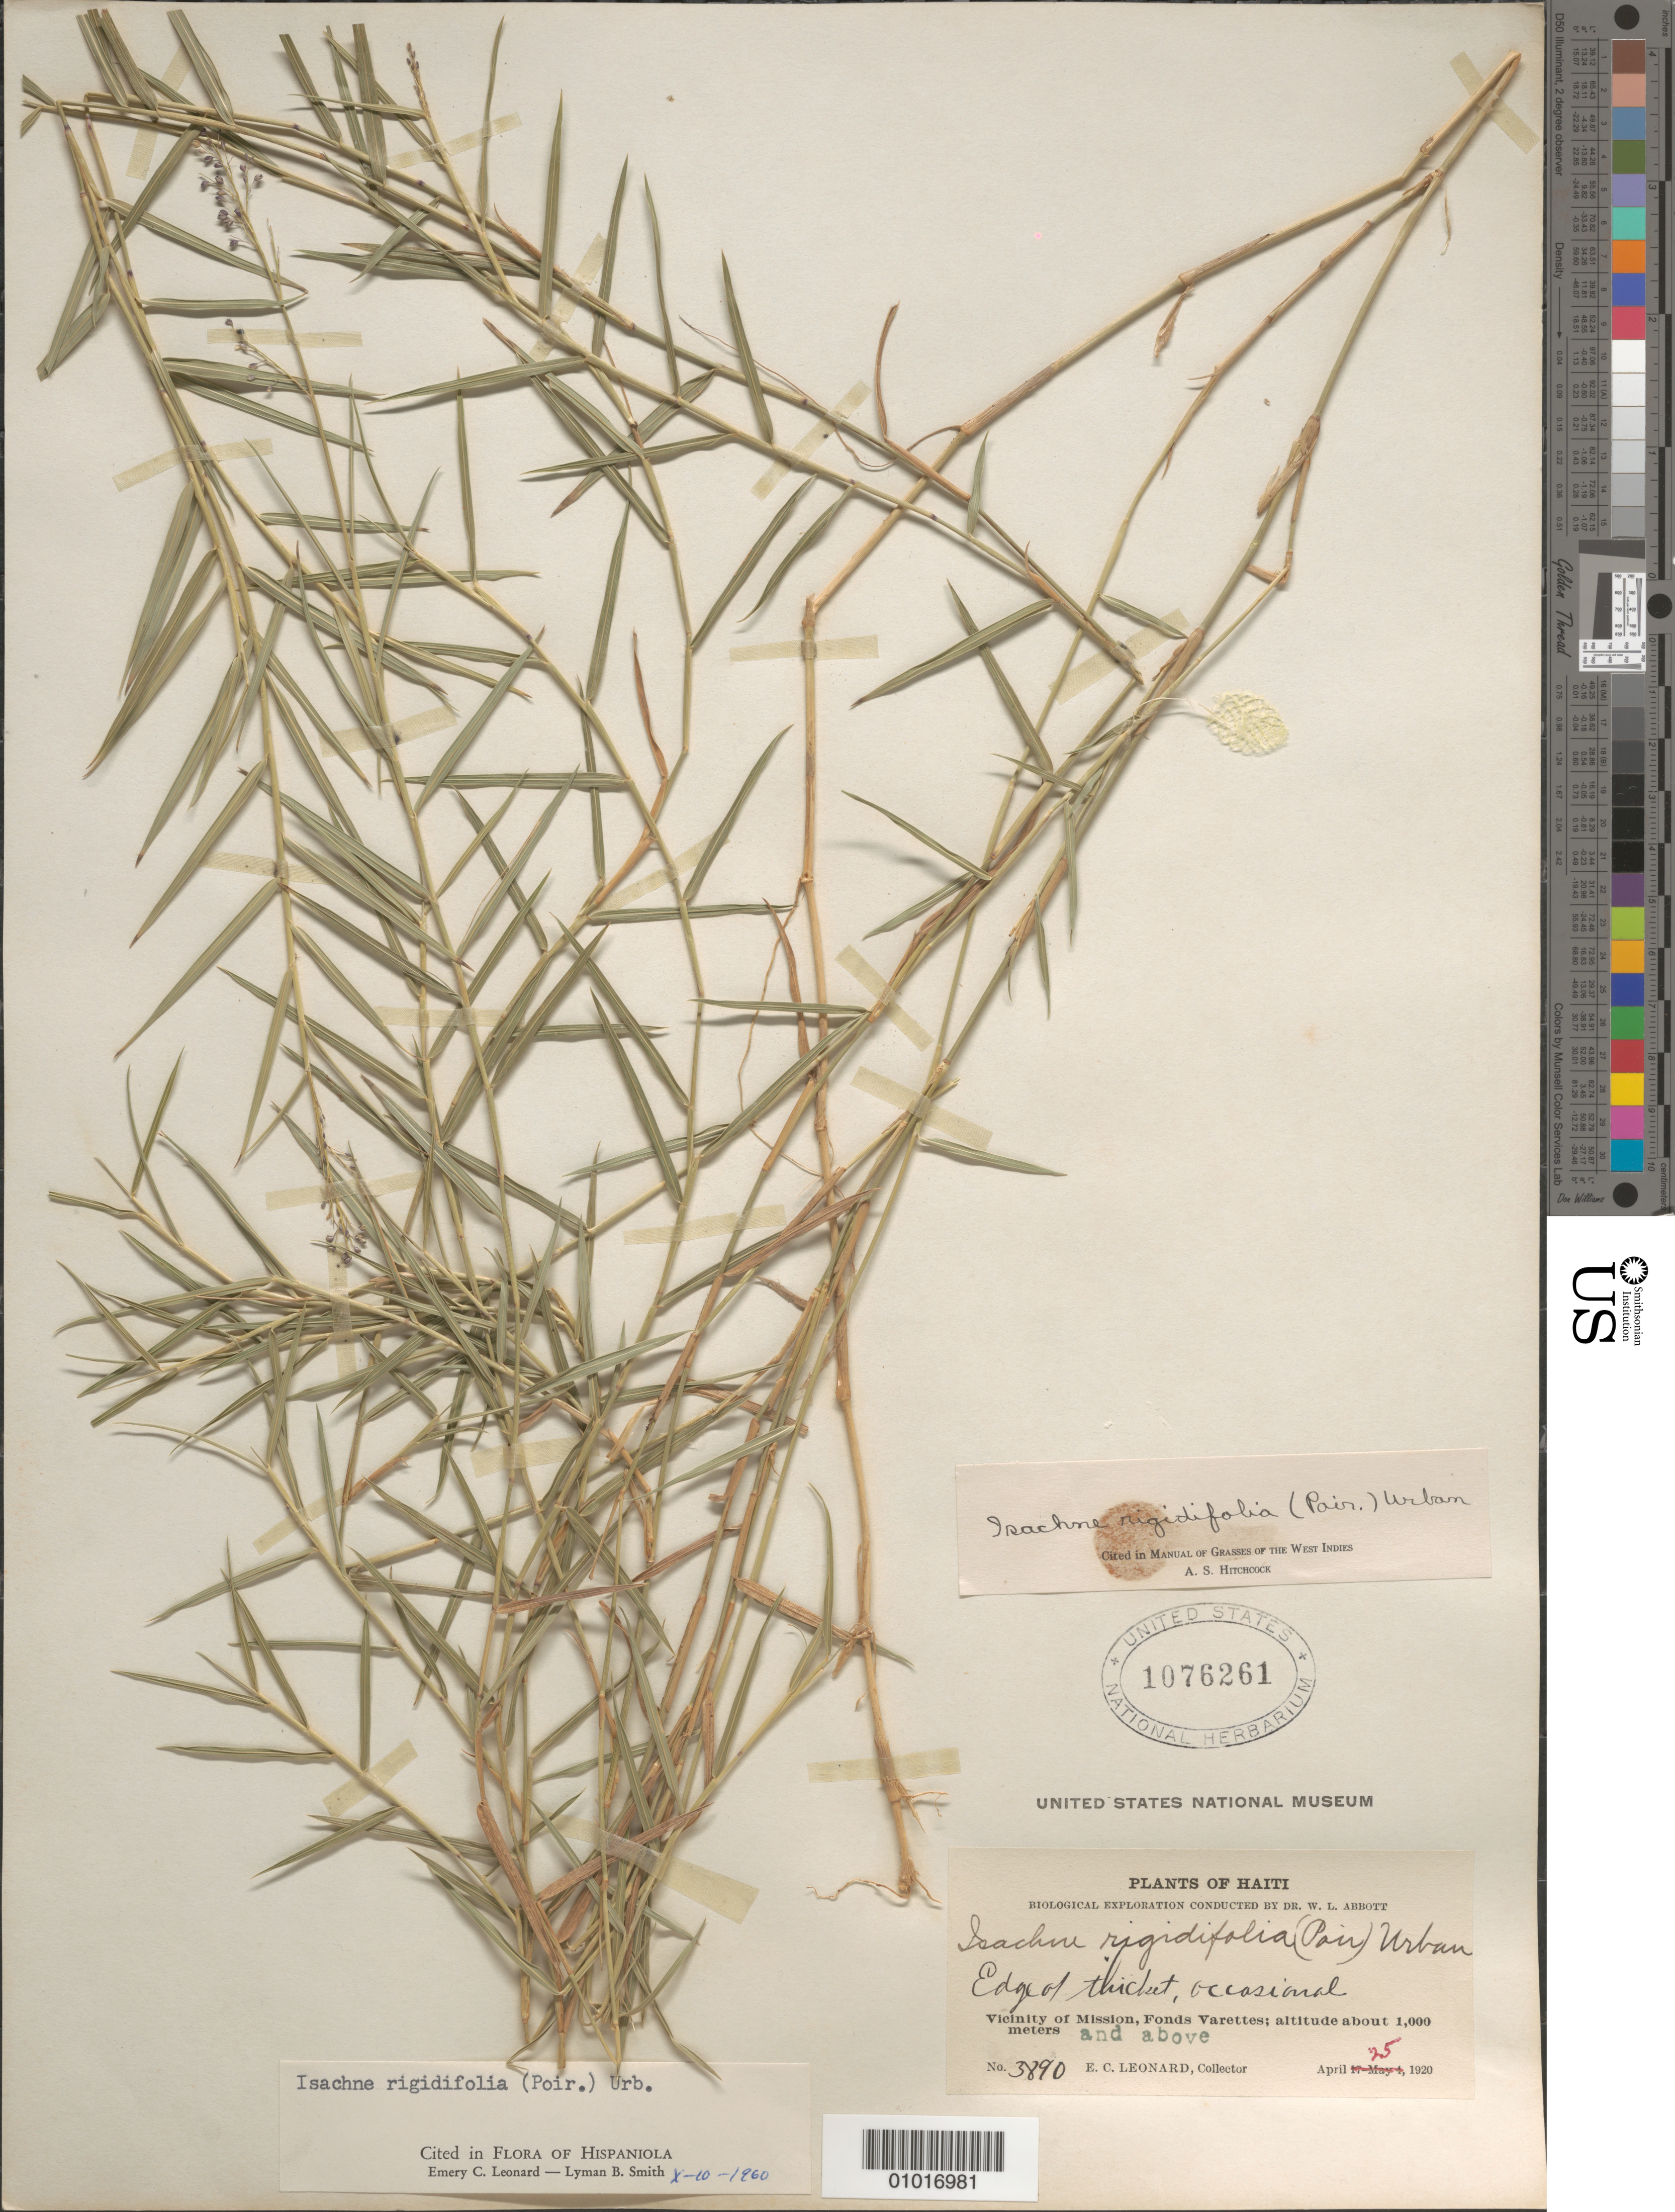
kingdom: Plantae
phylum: Tracheophyta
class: Liliopsida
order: Poales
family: Poaceae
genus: Isachne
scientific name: Isachne rigidifolia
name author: (Poir.) Urb.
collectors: E. C. Leonard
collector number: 3890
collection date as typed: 25 Apr 1920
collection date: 1920-04-25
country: Haiti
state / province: Óuest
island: Hispaniola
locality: Vicinity of Mission, Fonds Varettes, edge of thicket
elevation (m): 1000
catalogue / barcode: US 1076261